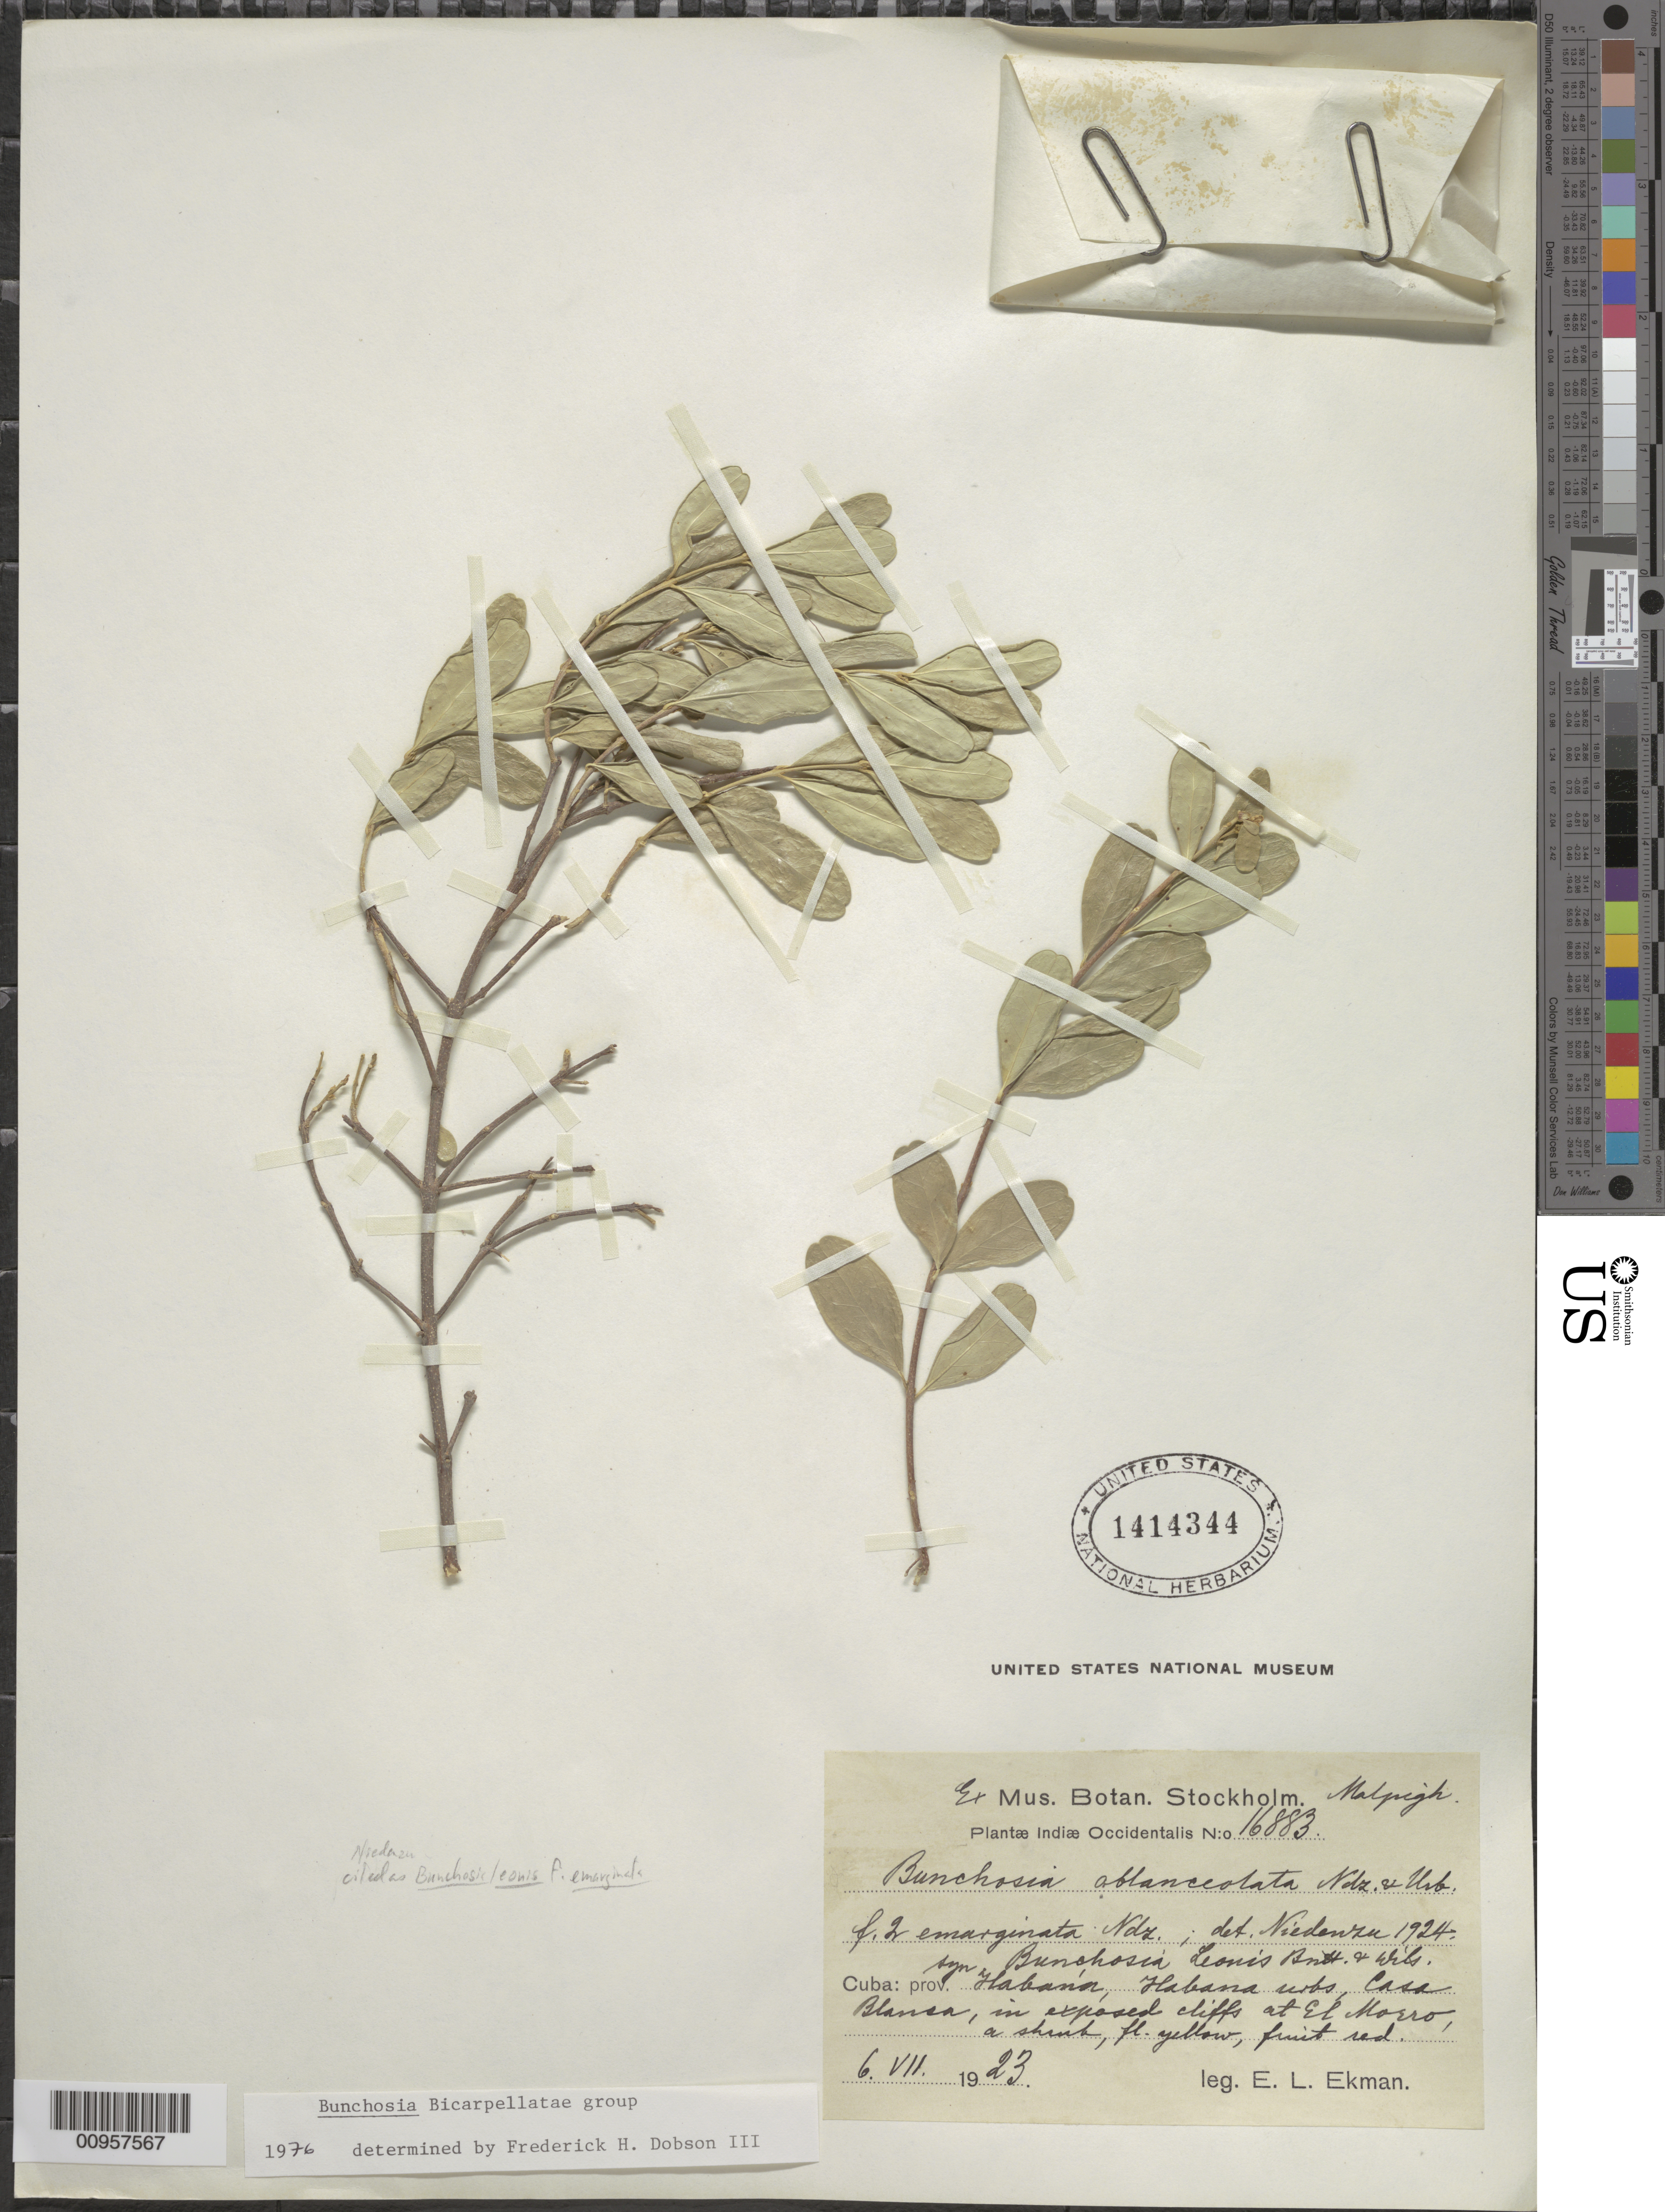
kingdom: Plantae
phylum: Tracheophyta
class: Magnoliopsida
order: Malpighiales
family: Malpighiaceae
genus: Bunchosia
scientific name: Bunchosia leonis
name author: Britton & P. Wilson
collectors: E. L. Ekman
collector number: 16883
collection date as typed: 06 Jul 1923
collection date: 1923-07-06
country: Cuba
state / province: La Habana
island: Cuba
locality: Habana "urbs", Casa Blanca, at El Morro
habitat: In exposed cliffs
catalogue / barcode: US 1414344